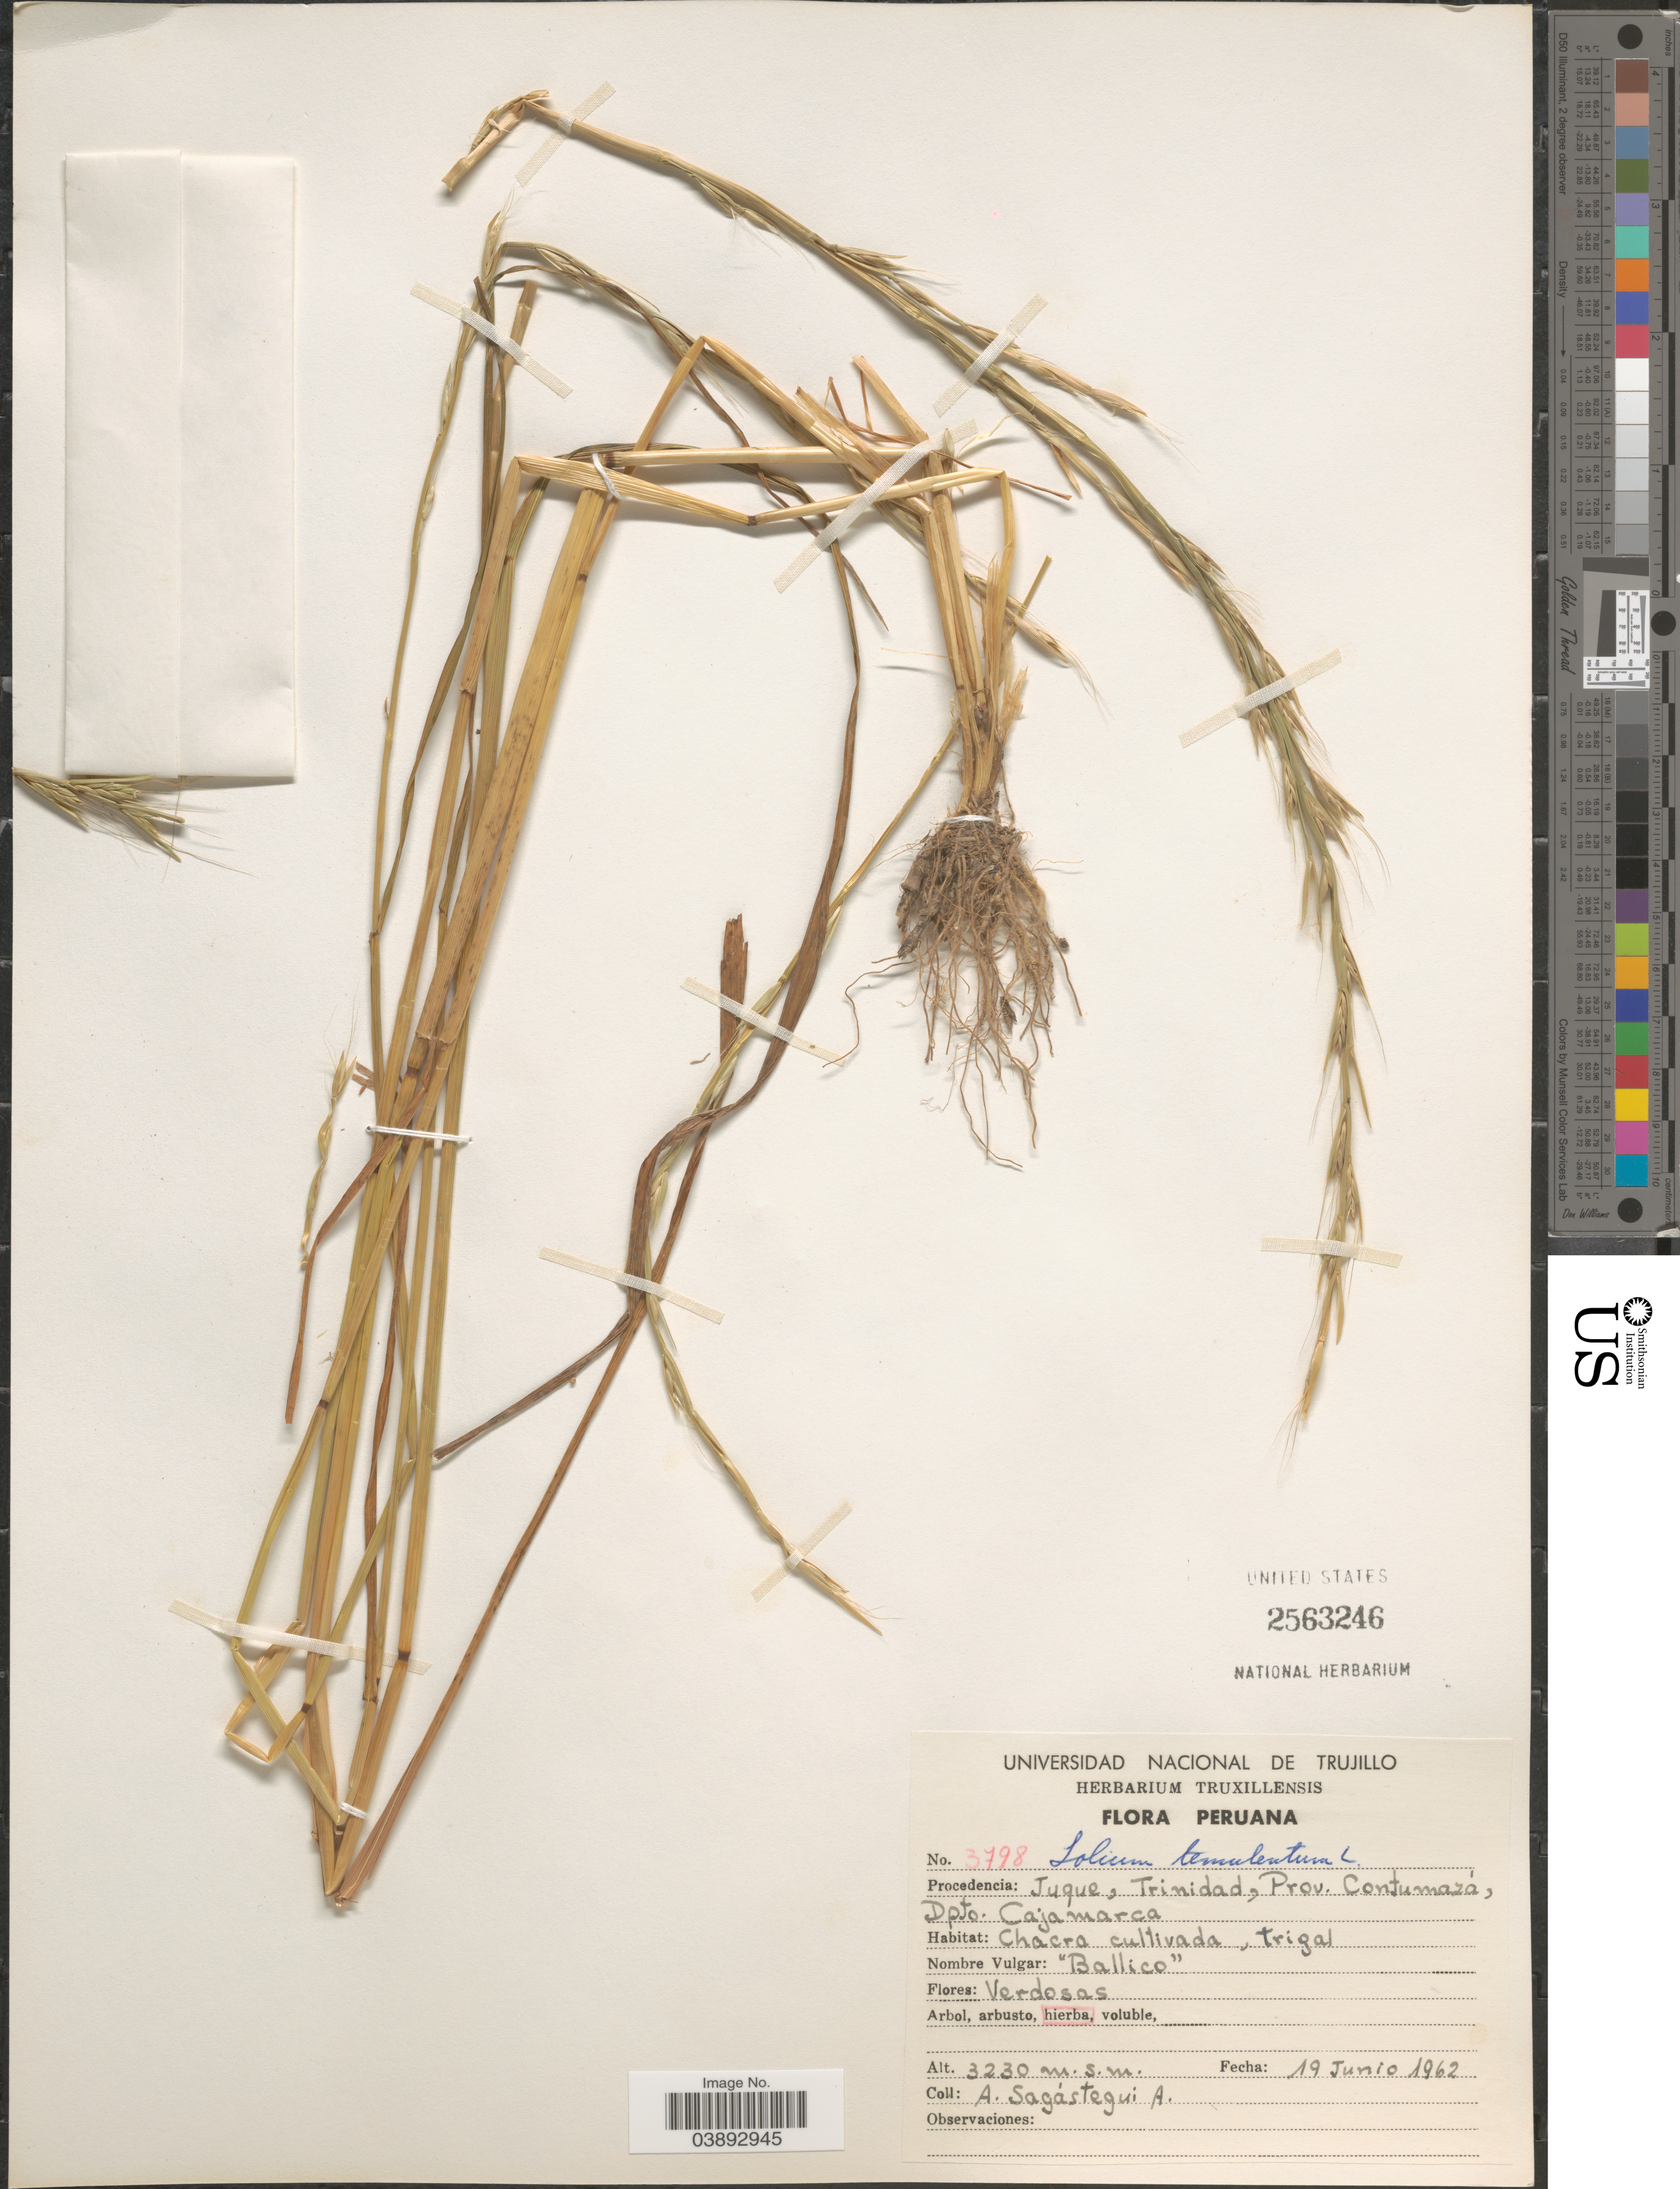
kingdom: Plantae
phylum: Tracheophyta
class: Liliopsida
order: Poales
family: Poaceae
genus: Lolium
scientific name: Lolium temulentum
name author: L.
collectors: A. Sagástegui A.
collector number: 3798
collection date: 1962-06-19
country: Peru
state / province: Cajamarca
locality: Juque, Trinidad, Prov. Contumazá, Dpto. Cajamarca.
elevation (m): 3230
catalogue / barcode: US 2563246